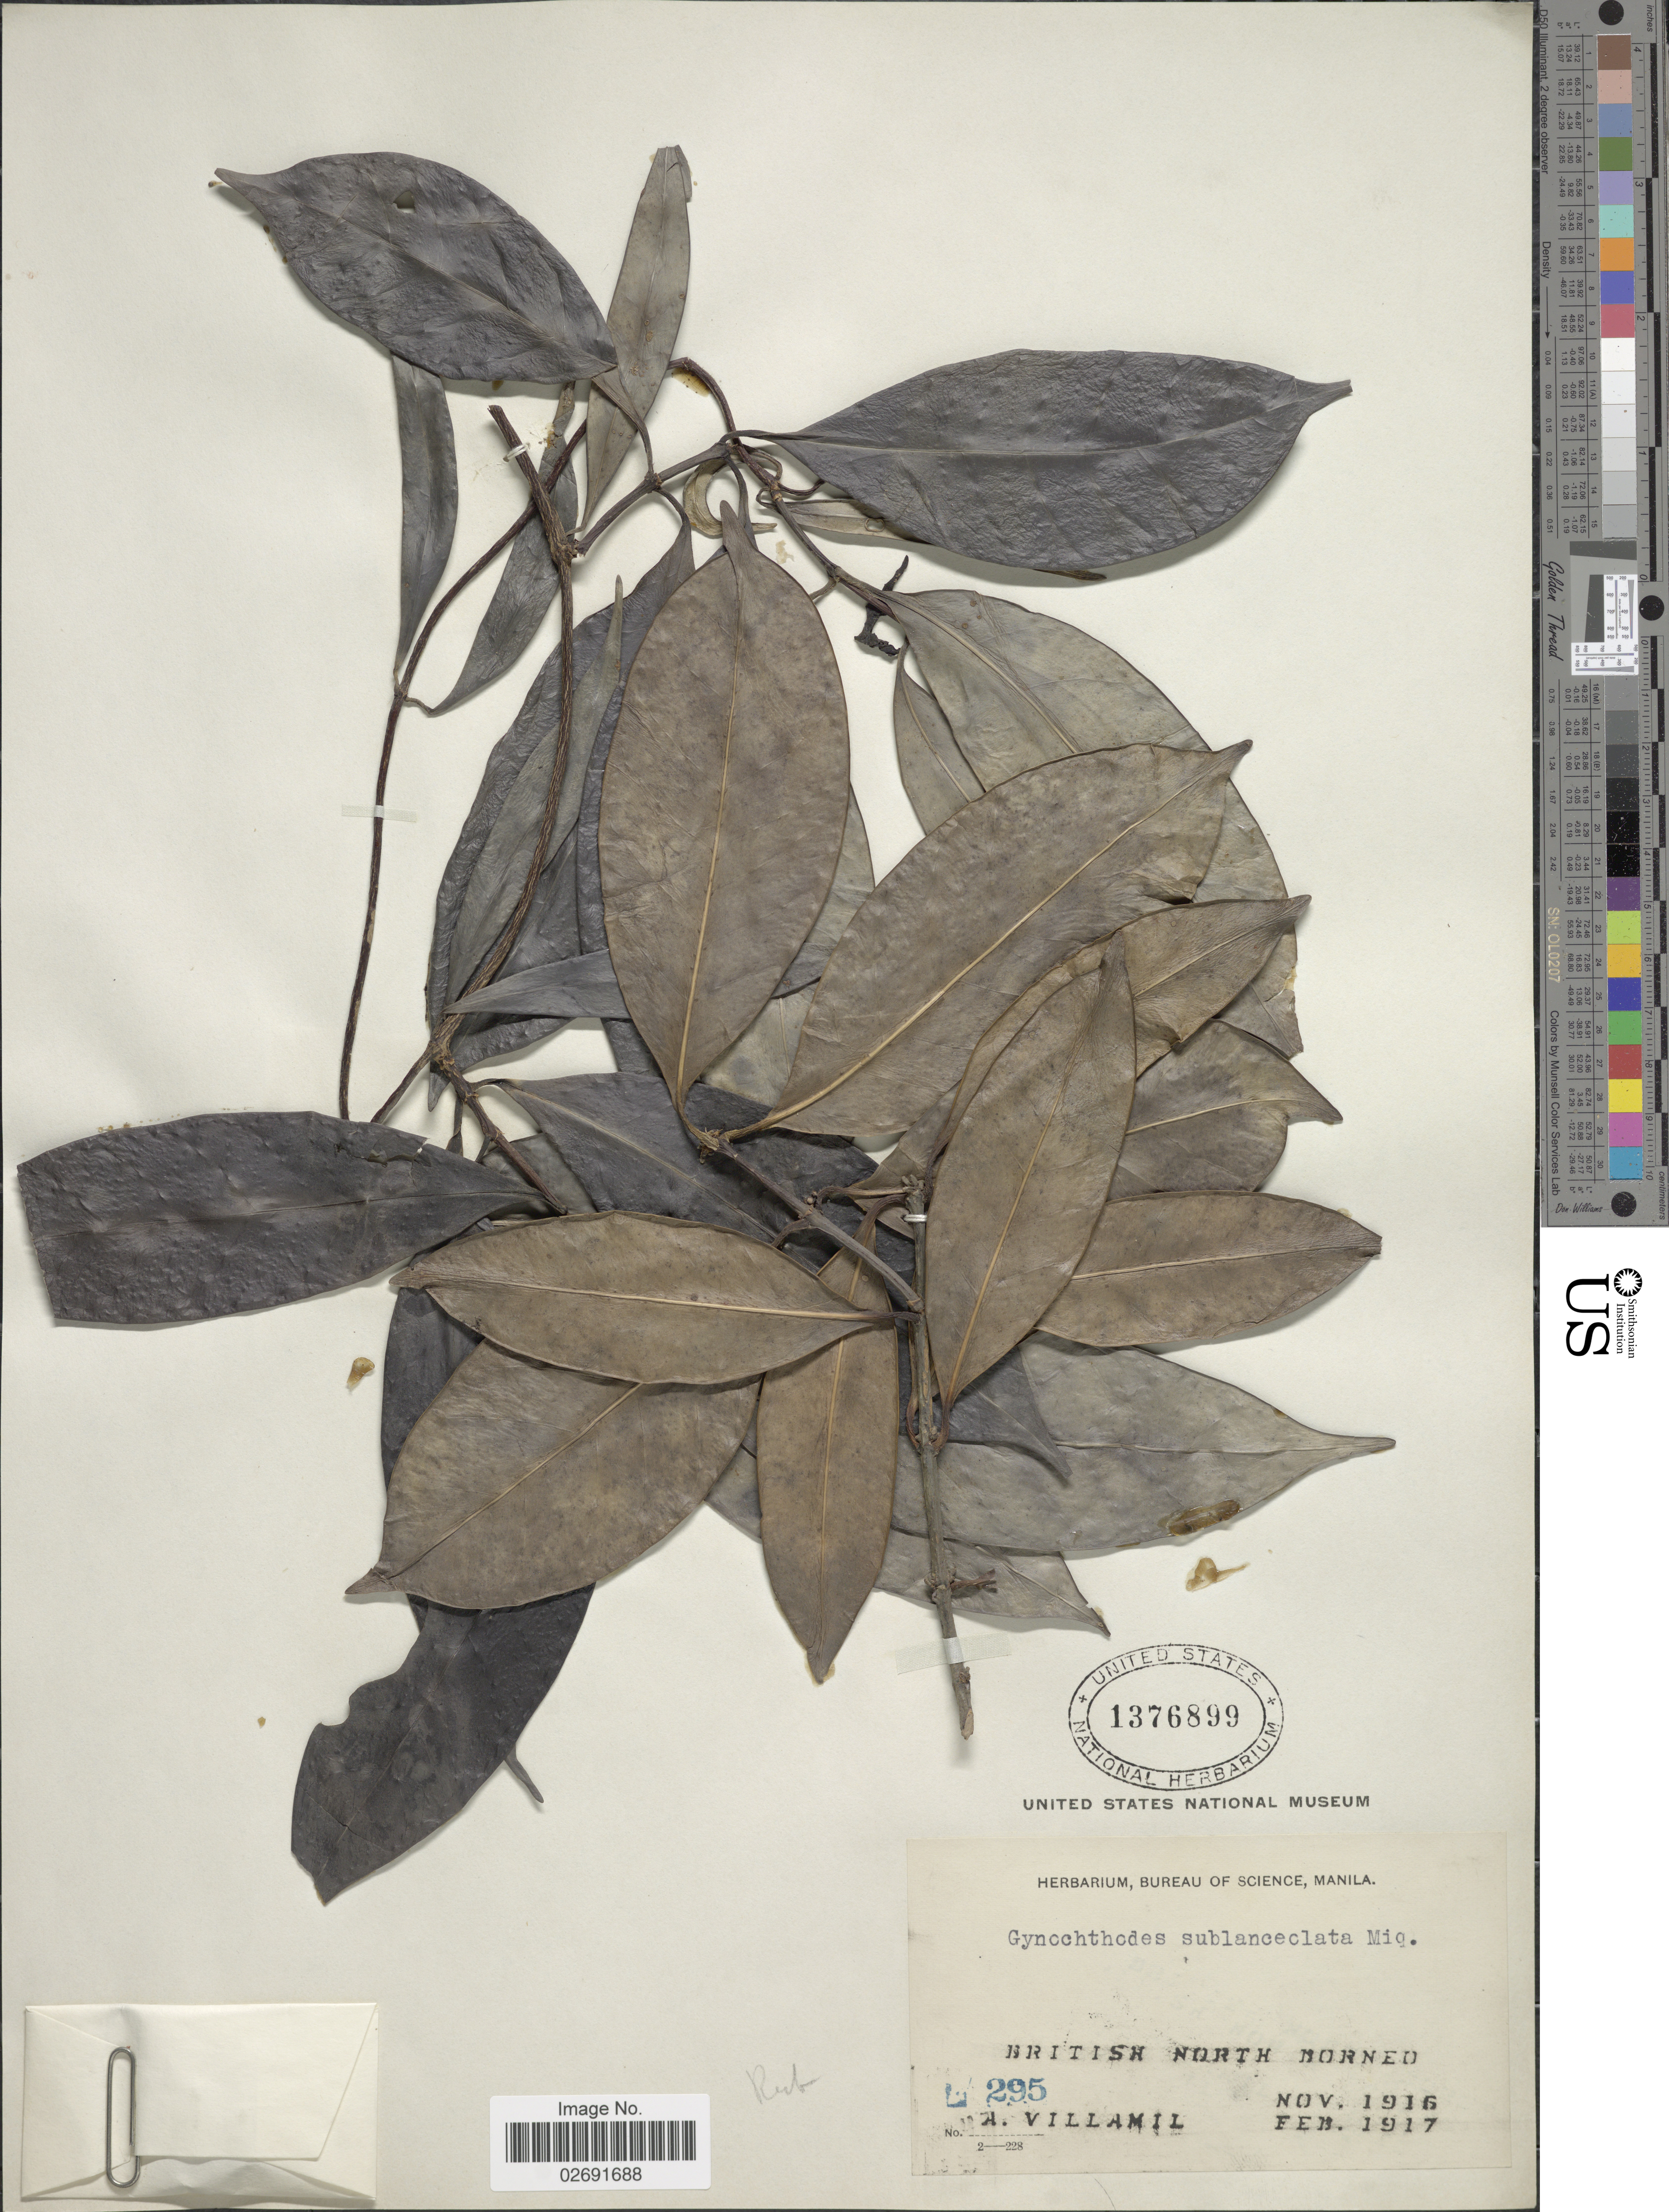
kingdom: Plantae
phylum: Tracheophyta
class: Magnoliopsida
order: Gentianales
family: Rubiaceae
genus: Gynochthodes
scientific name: Gynochthodes sublanceolata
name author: Miq.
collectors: A. Villamil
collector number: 295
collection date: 1916-11/1917-02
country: Malaysia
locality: British North Borneo.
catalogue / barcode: US 1376899